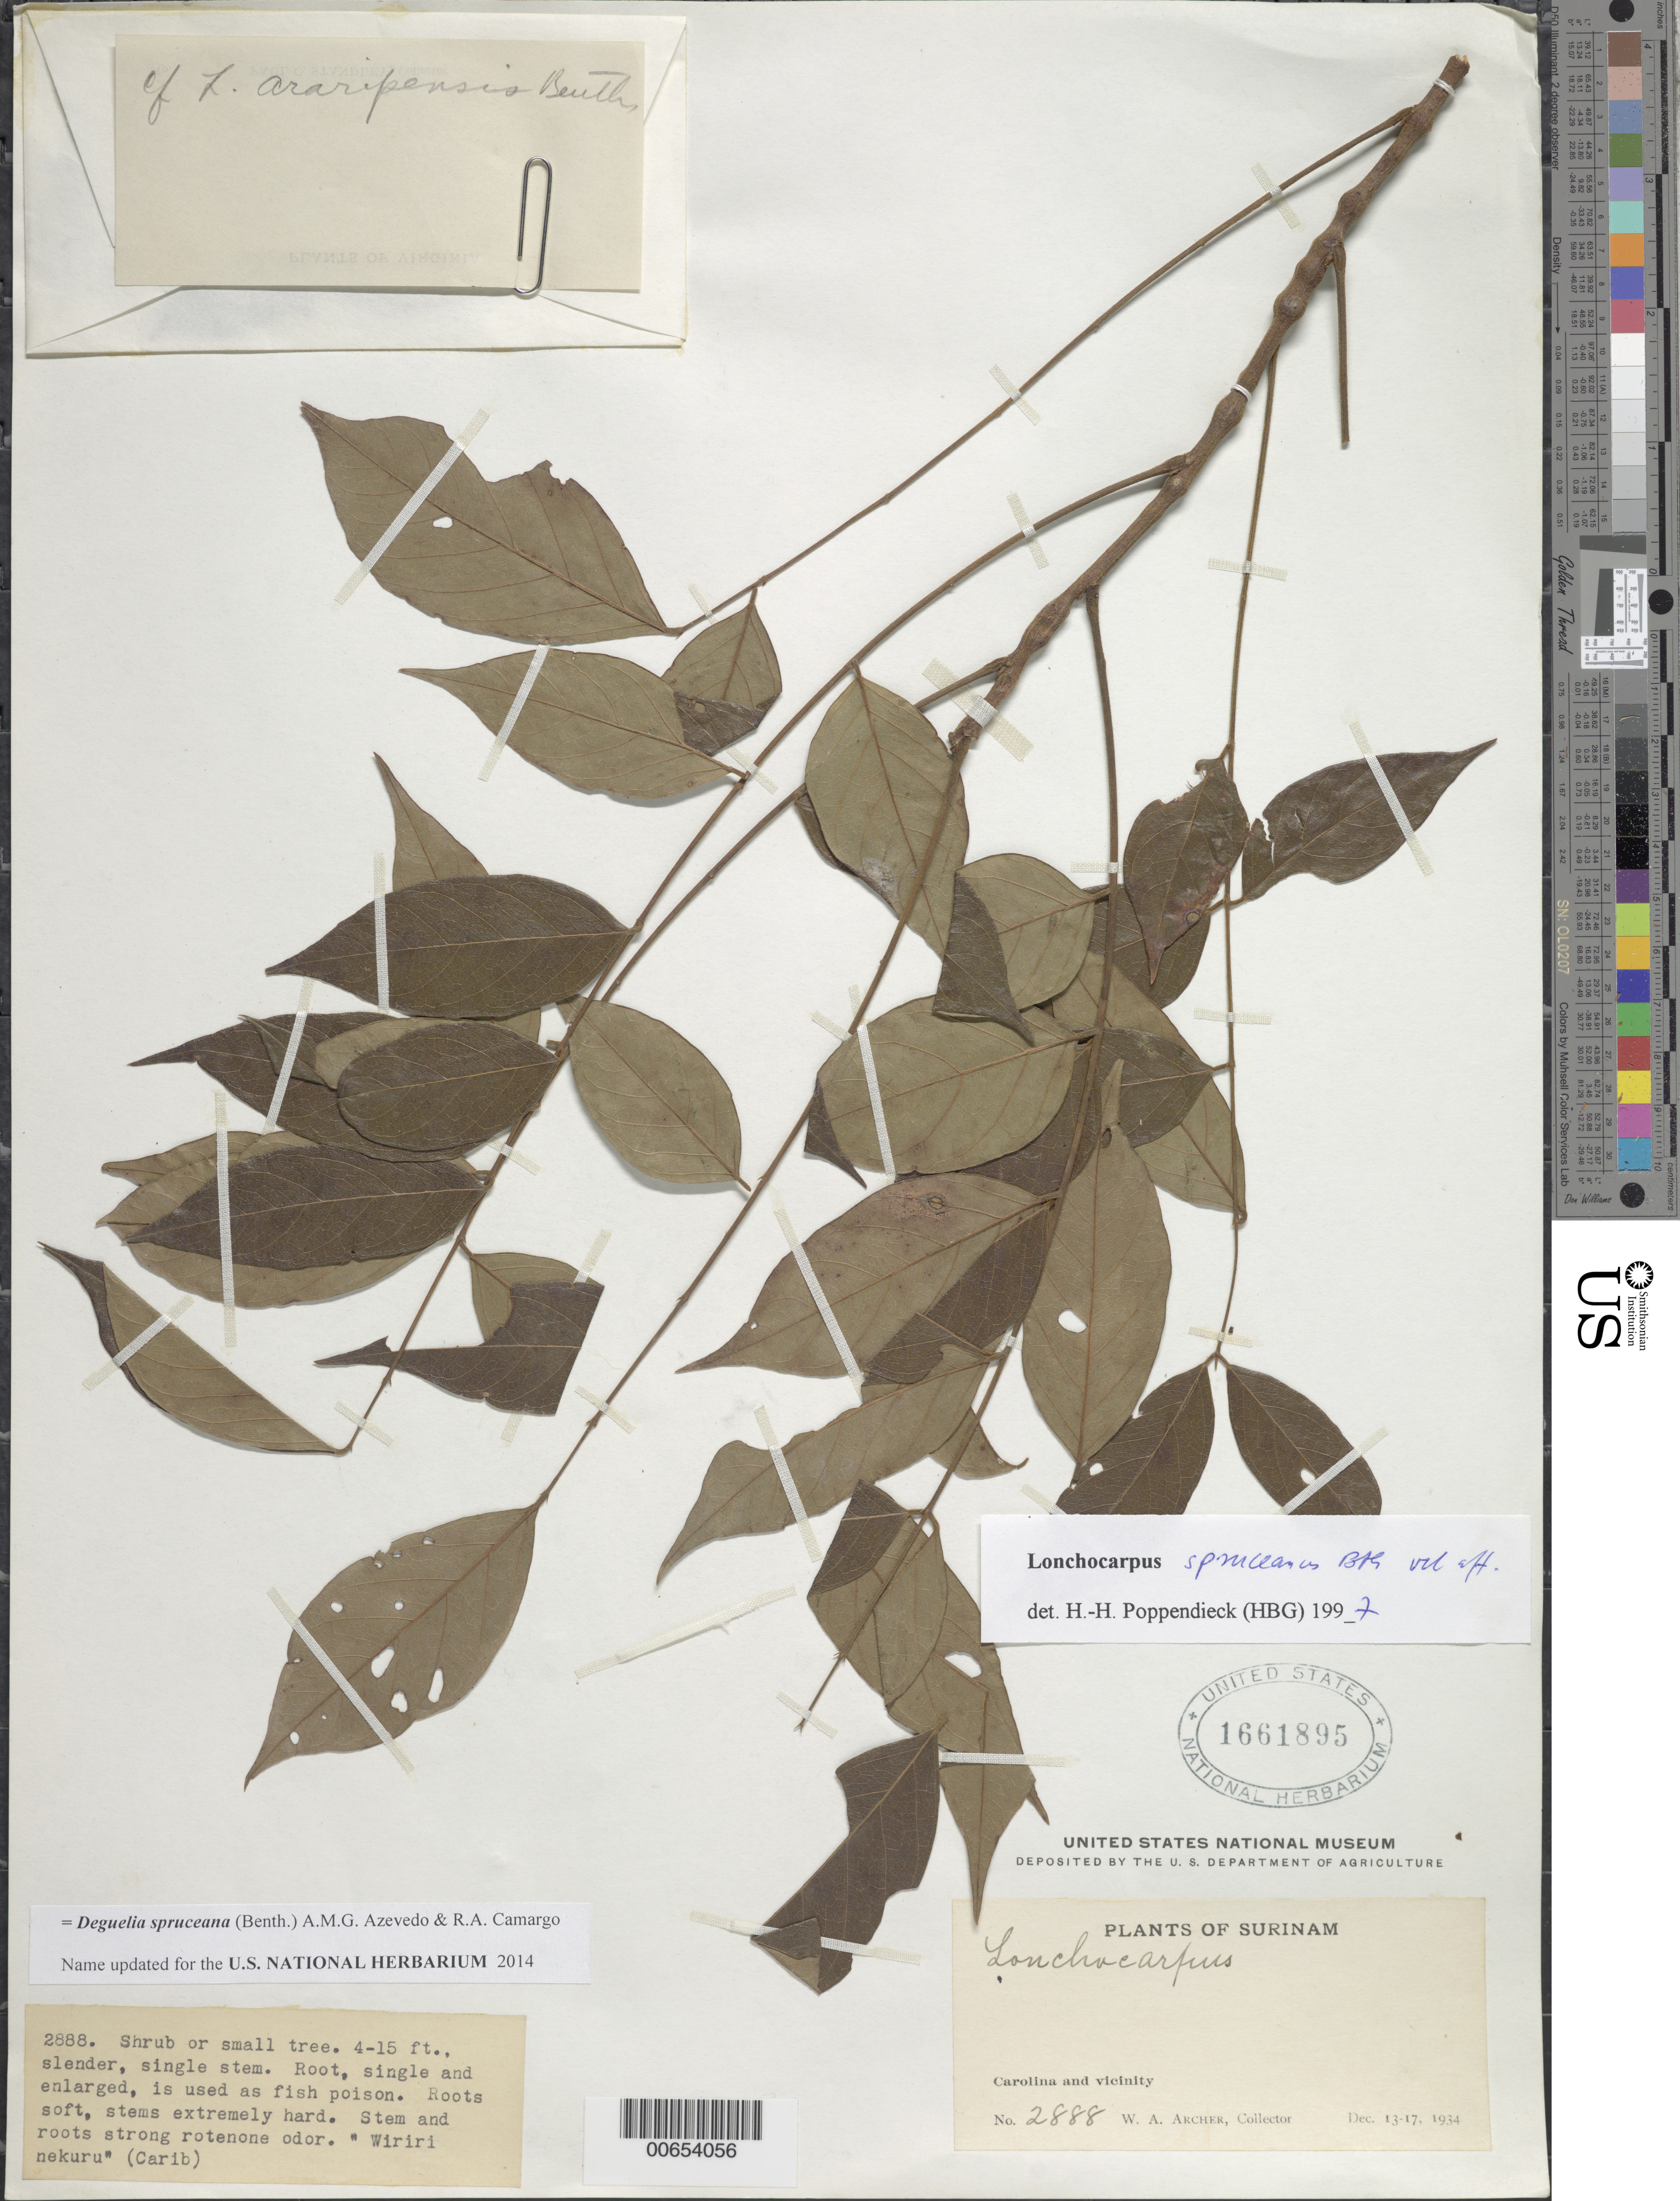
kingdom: Plantae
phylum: Tracheophyta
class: Magnoliopsida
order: Fabales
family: Fabaceae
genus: Deguelia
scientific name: Deguelia spruceana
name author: (Benth.) A.M.G. Azevedo & R.A. Camargo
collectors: W. A. Archer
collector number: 2888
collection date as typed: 13-Dec-34 to 17-Dec-34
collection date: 1934-12-13/1934-12-17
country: Suriname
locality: Carolina and vicinity, Surinam River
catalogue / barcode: US 1661895